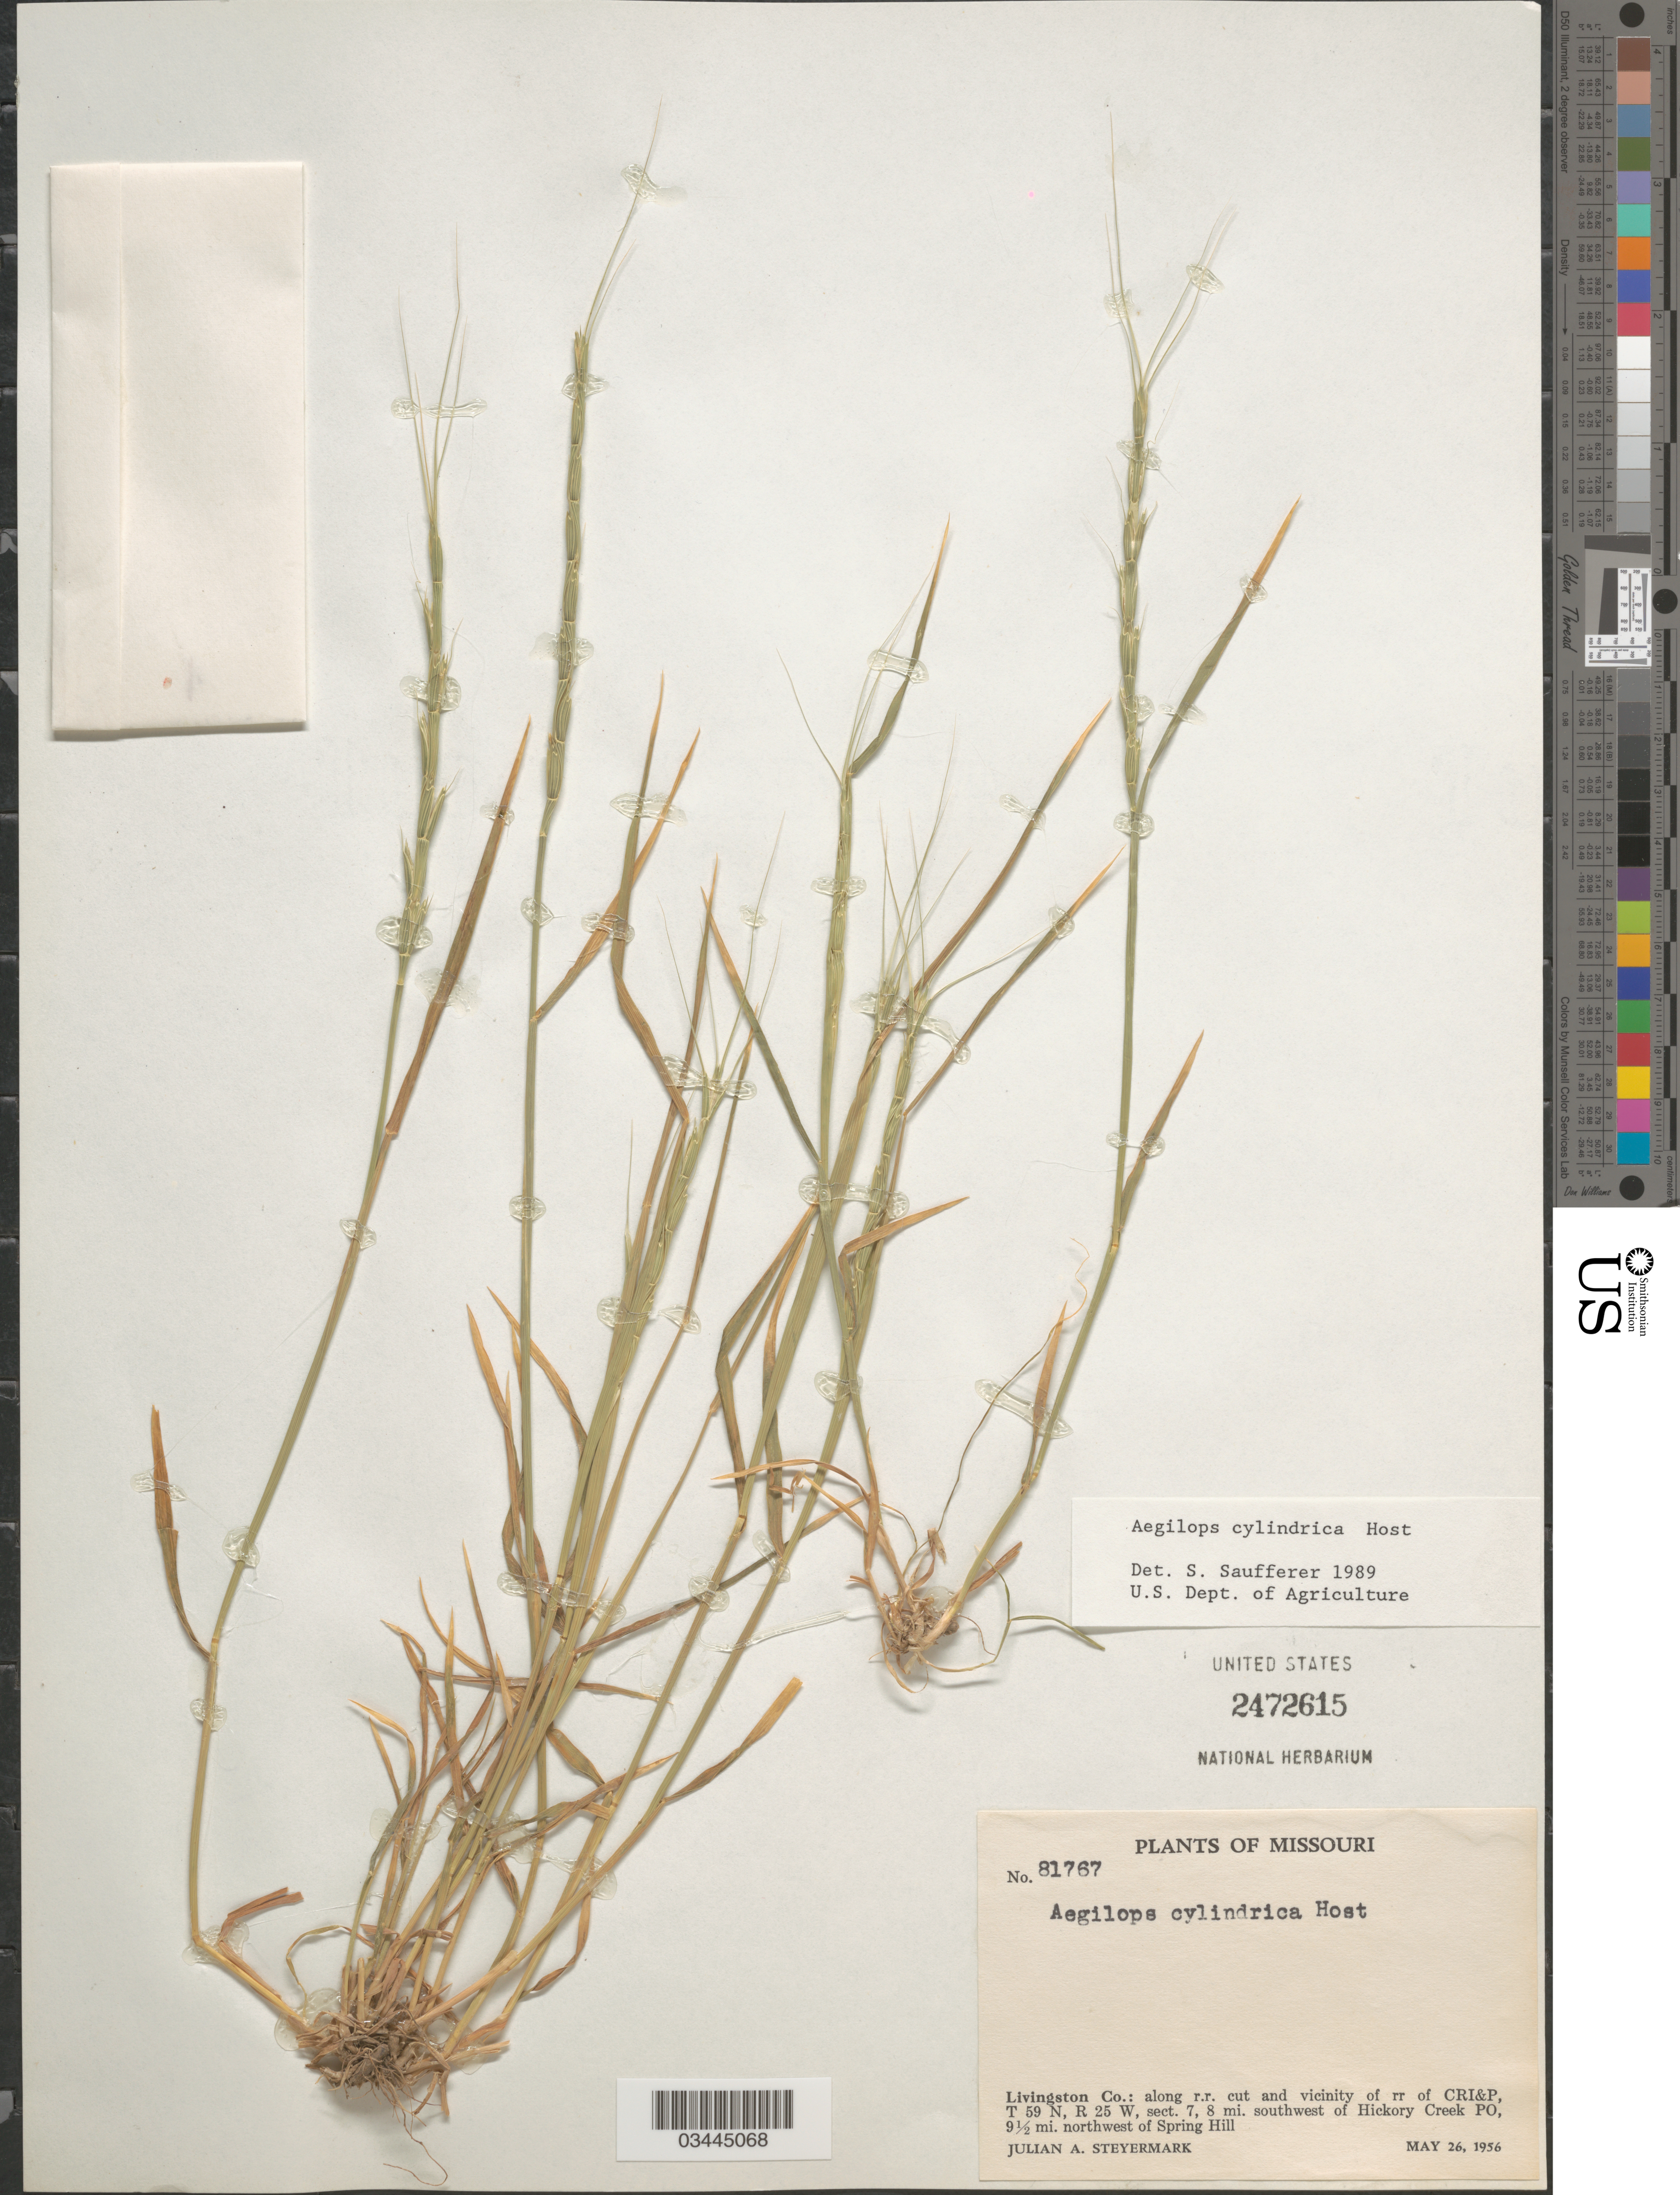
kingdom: Plantae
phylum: Tracheophyta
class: Liliopsida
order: Poales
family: Poaceae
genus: Aegilops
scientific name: Aegilops cylindrica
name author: Host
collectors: J. Steyermark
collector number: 81767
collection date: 1956-05-26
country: United States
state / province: Missouri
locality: Livingston Co.: along r.r. cut and vicinity of rr of CRI&P, T 59 N, R 25 W, sect. 7, 8 mi. southwest of Hickory Creek PO, 9½ mi. northwest of Spring Hill.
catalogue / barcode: US 2472615